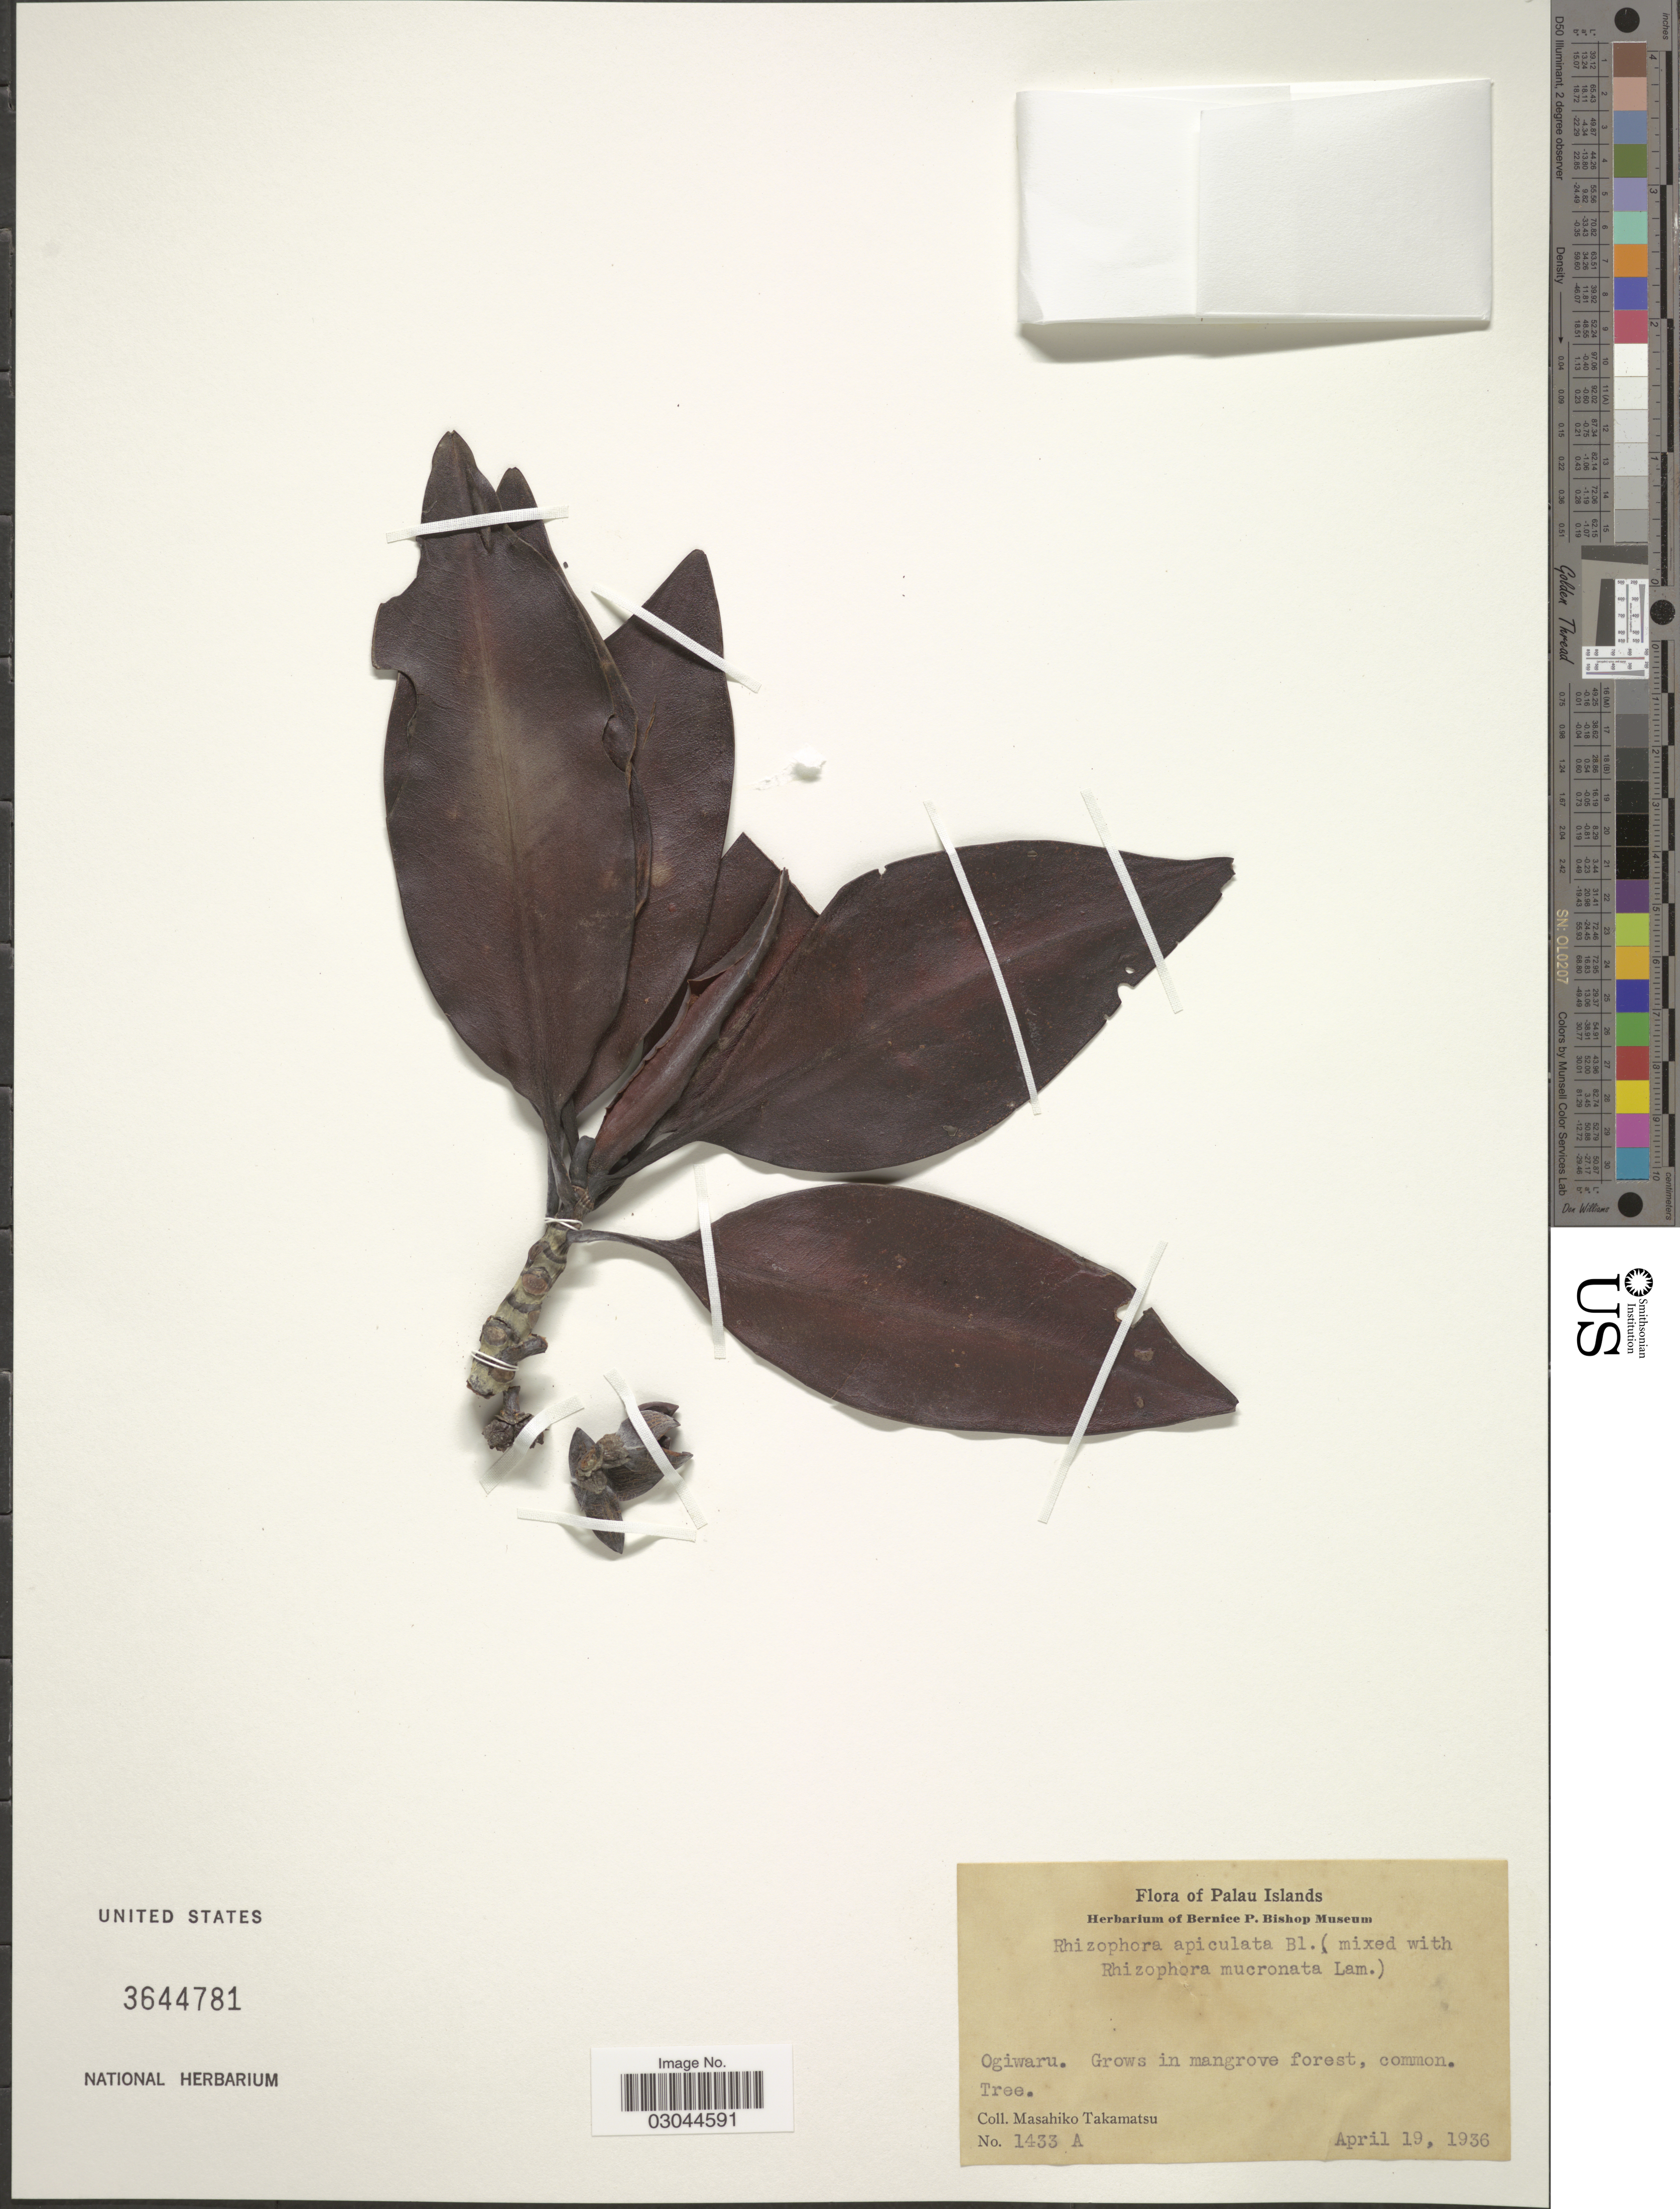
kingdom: Plantae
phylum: Tracheophyta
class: Magnoliopsida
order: Malpighiales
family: Rhizophoraceae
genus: Rhizophora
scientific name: Rhizophora apiculata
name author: Blume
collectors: M. Takamatsu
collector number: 1433 A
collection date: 1936-04-19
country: Palau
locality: Palau Islands. Ogiwaru. Grows in mangrove forest.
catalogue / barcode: US 3644781